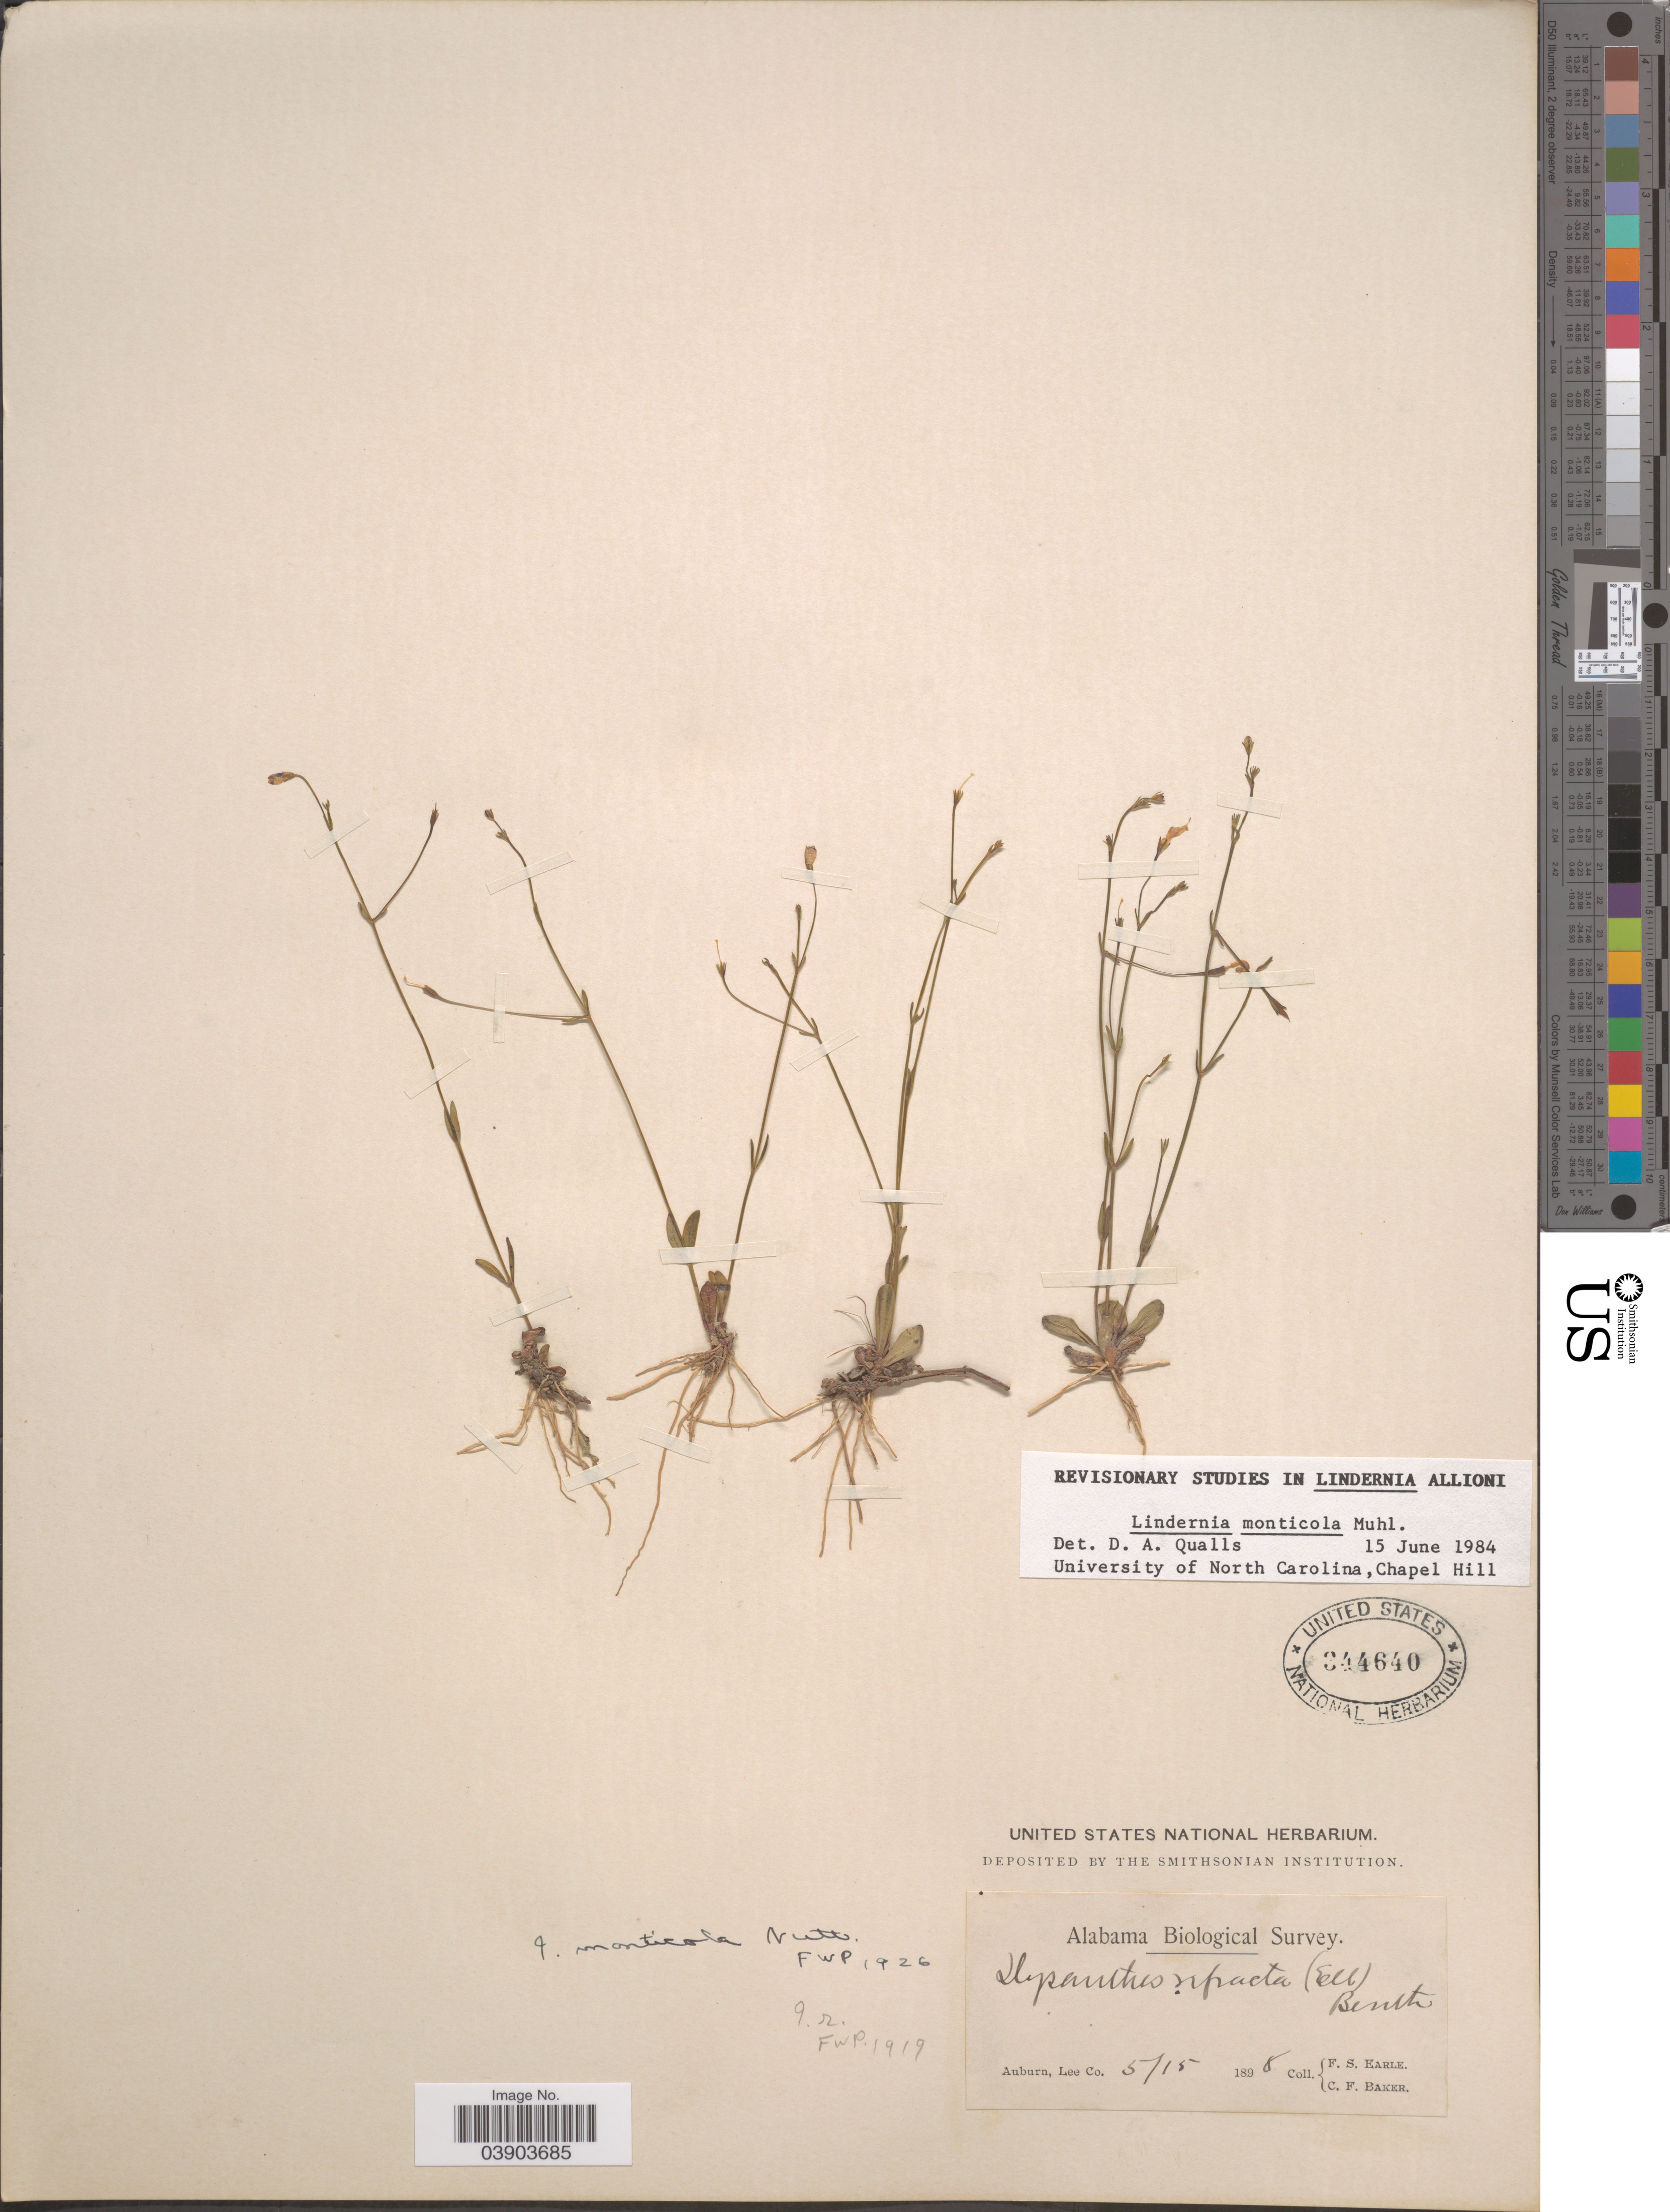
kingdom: Plantae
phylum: Tracheophyta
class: Magnoliopsida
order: Lamiales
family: Linderniaceae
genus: Lindernia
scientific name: Lindernia monticola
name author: Nutt.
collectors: F. S. Earle & C. F. Baker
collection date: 1895-05-15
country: United States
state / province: Alabama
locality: Auburn, Lee Co.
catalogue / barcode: US 344640